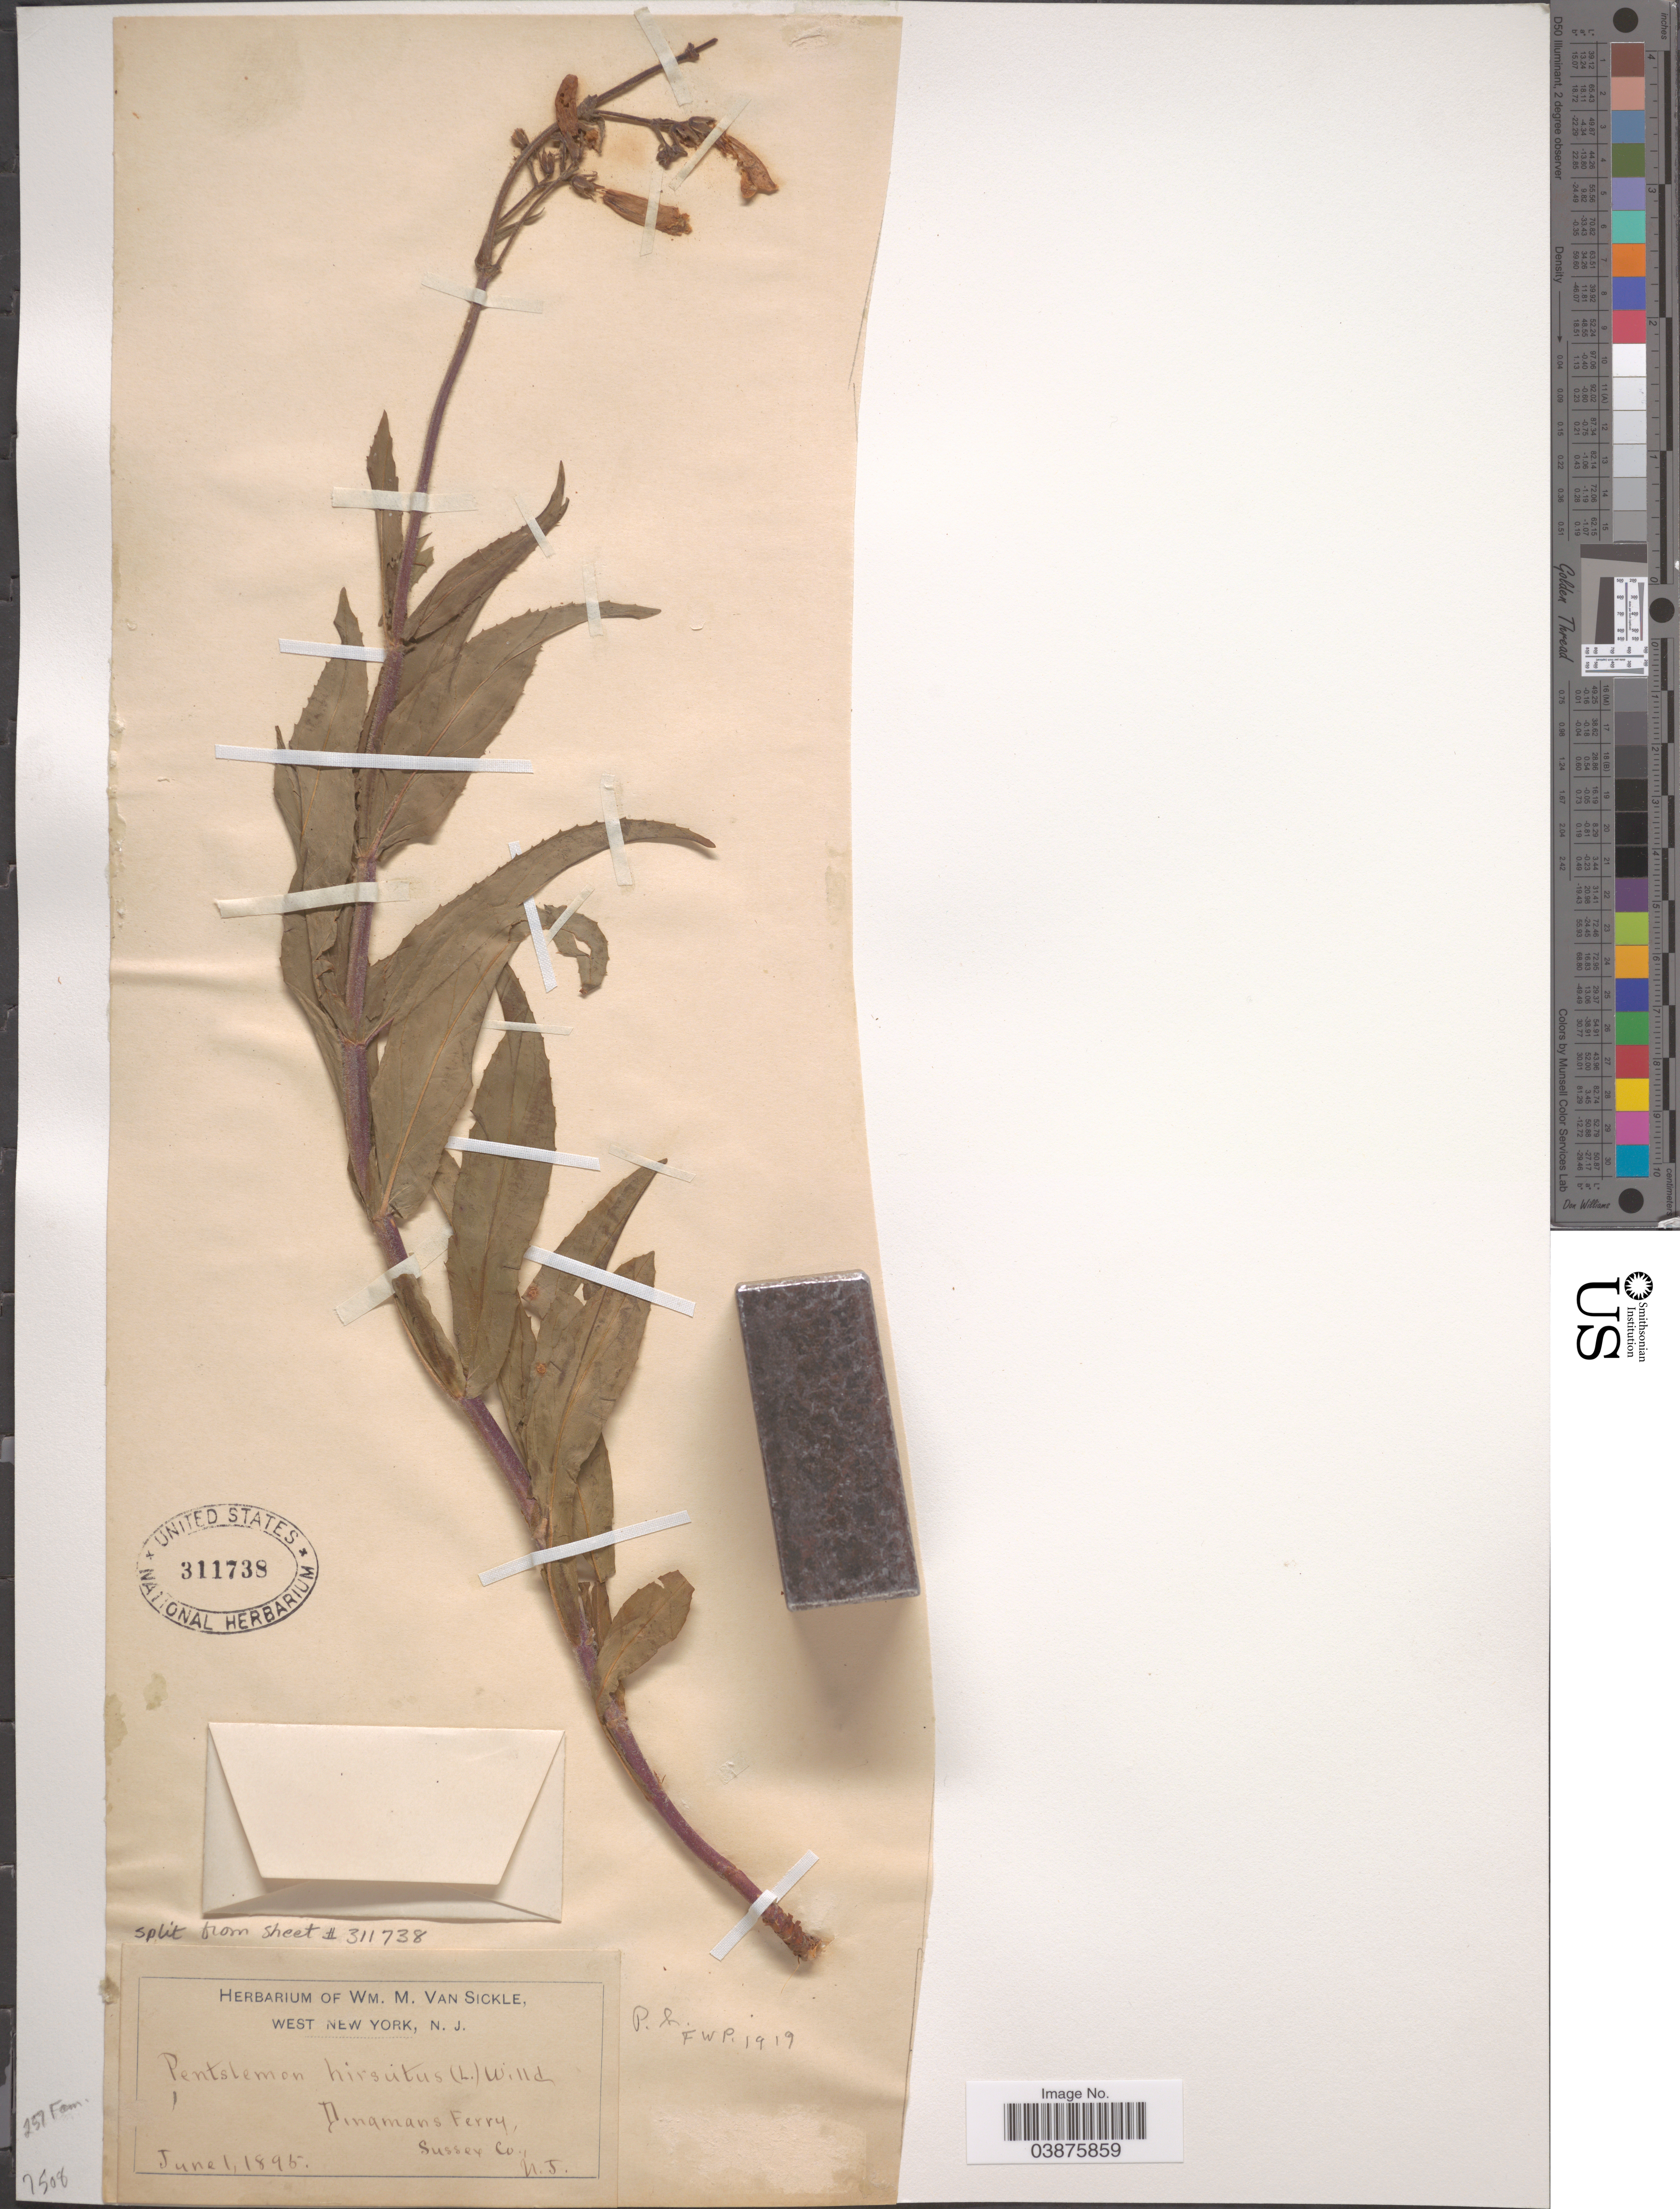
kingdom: Plantae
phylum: Tracheophyta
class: Magnoliopsida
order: Lamiales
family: Plantaginaceae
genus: Penstemon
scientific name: Penstemon hirsutus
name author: (L.) Willd.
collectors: ex herb. Wm. M. Van Sickle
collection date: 1895-06-01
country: United States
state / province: New Jersey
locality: Dingmans Ferry, Sussex Co.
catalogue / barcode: US 311738